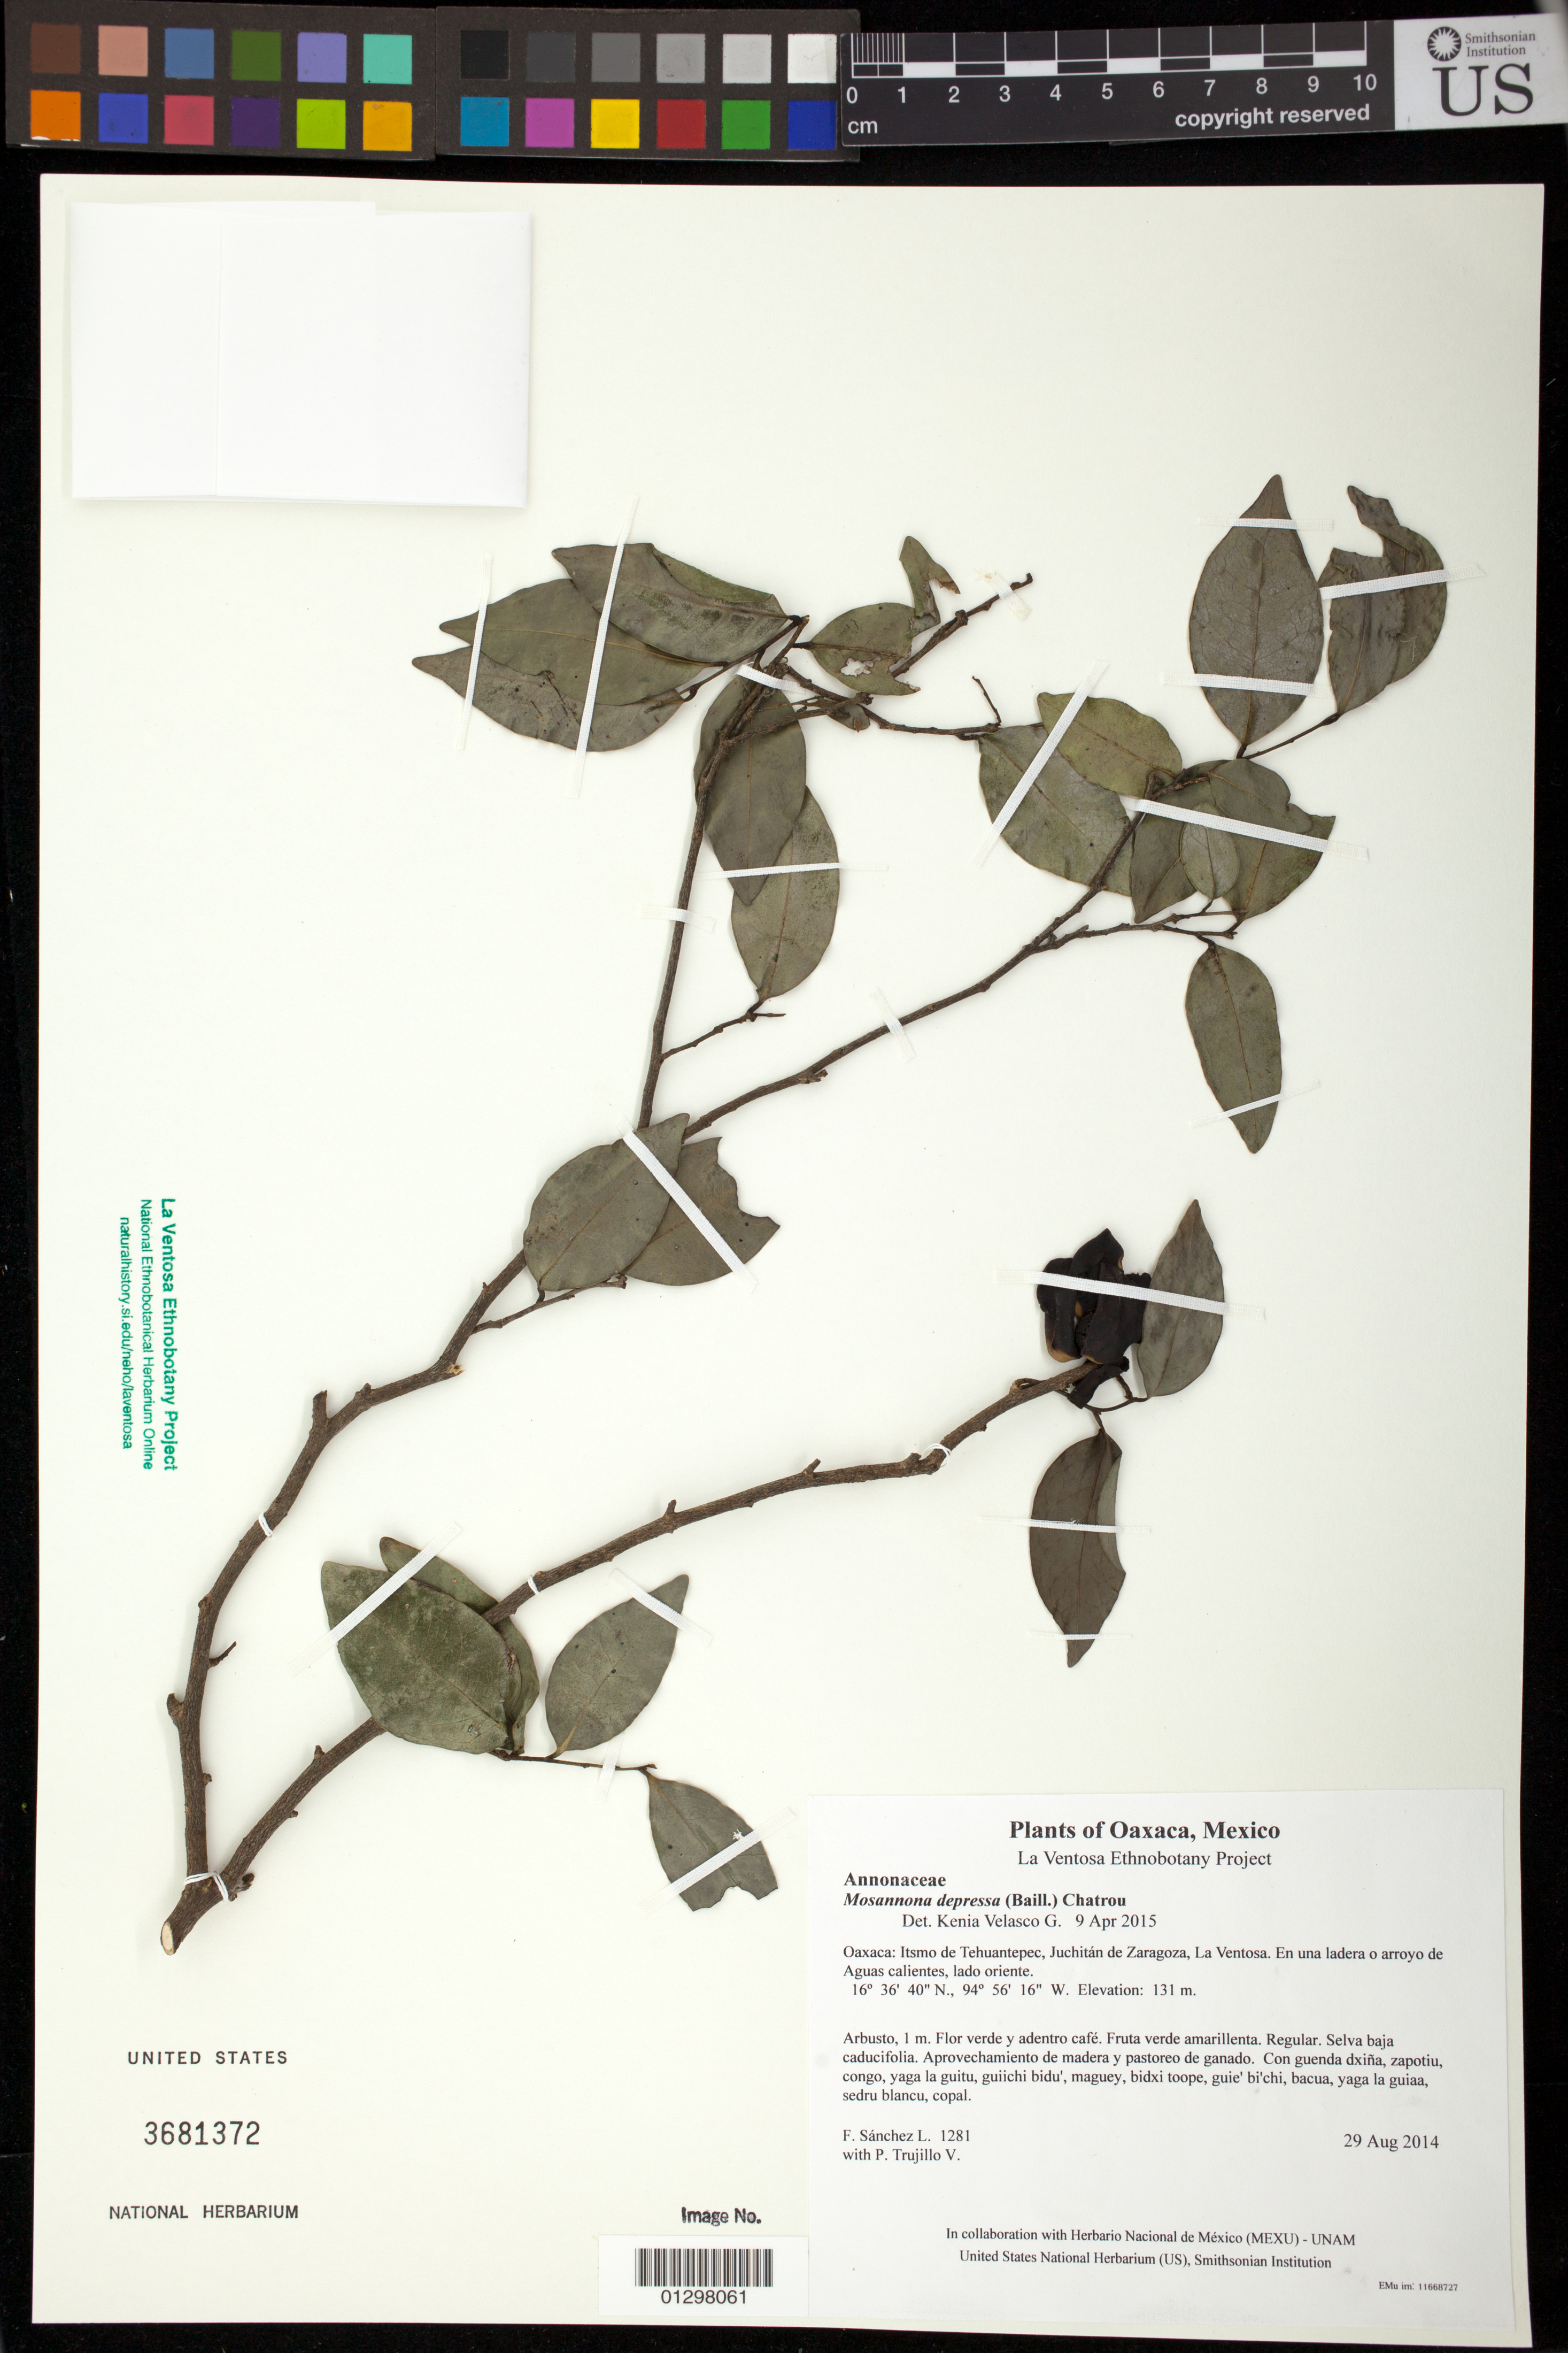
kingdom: Plantae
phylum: Tracheophyta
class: Magnoliopsida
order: Magnoliales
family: Annonaceae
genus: Mosannona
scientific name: Mosannona depressa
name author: (Baill.) Chatrou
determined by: Velasco G., Kenia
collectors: F. Sánchez L. & P. Trujillo V.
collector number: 1281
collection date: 2014-08-29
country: Mexico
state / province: Oaxaca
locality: Itsmo de Tehuantepec, Juchitán de Zaragoza, La Ventosa. En una ladera o arroyo de Aguas calientes, lado oriente.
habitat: Selva baja caducifolia. Aprovechamiento de madera y pastoreo de ganado.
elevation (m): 131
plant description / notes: SERO, US; Yaga bandaga. 1 m. Guie' naga' ne ndaani ni namuu. Cuaananaxhi naga' naguchi ga. Nuu.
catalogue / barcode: US 3681372